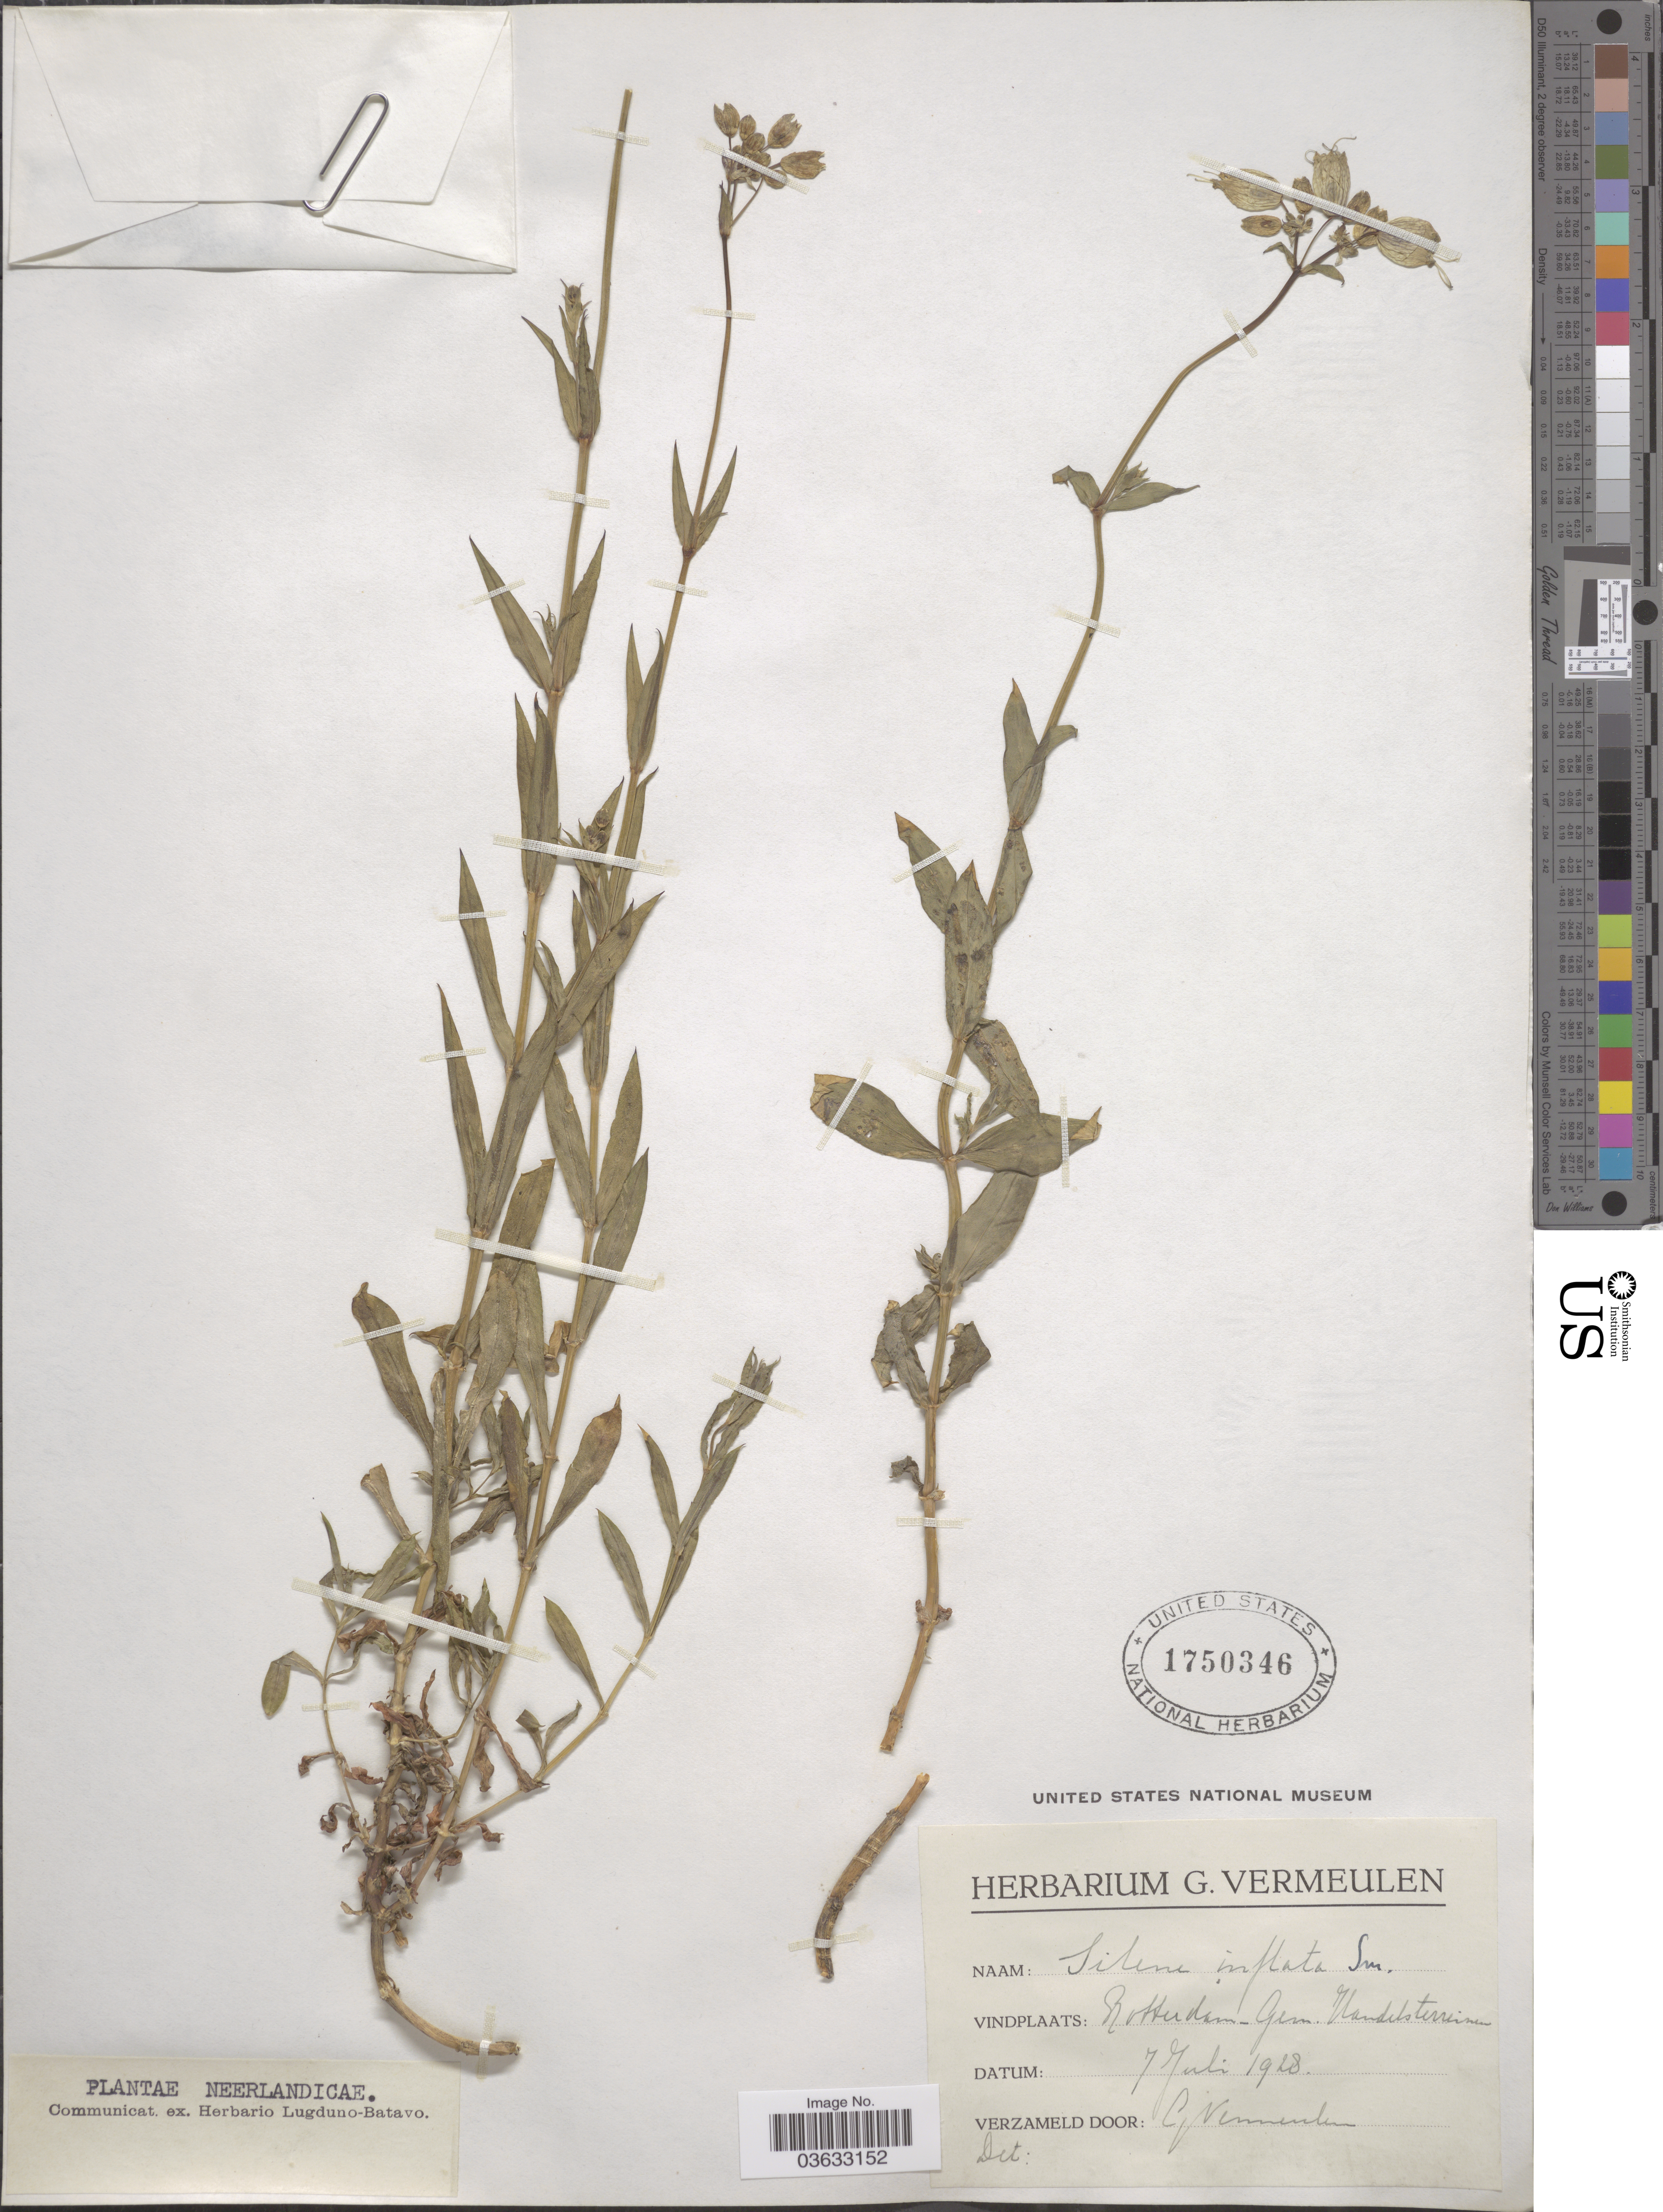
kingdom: Plantae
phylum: Tracheophyta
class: Magnoliopsida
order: Caryophyllales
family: Caryophyllaceae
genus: Silene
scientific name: Silene inflata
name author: Sm.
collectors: G. Vermeulen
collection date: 1928-07-07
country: Netherlands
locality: Neerlandicae. Rotterdam. Gem. Handelsterrein.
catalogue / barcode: US 1750346